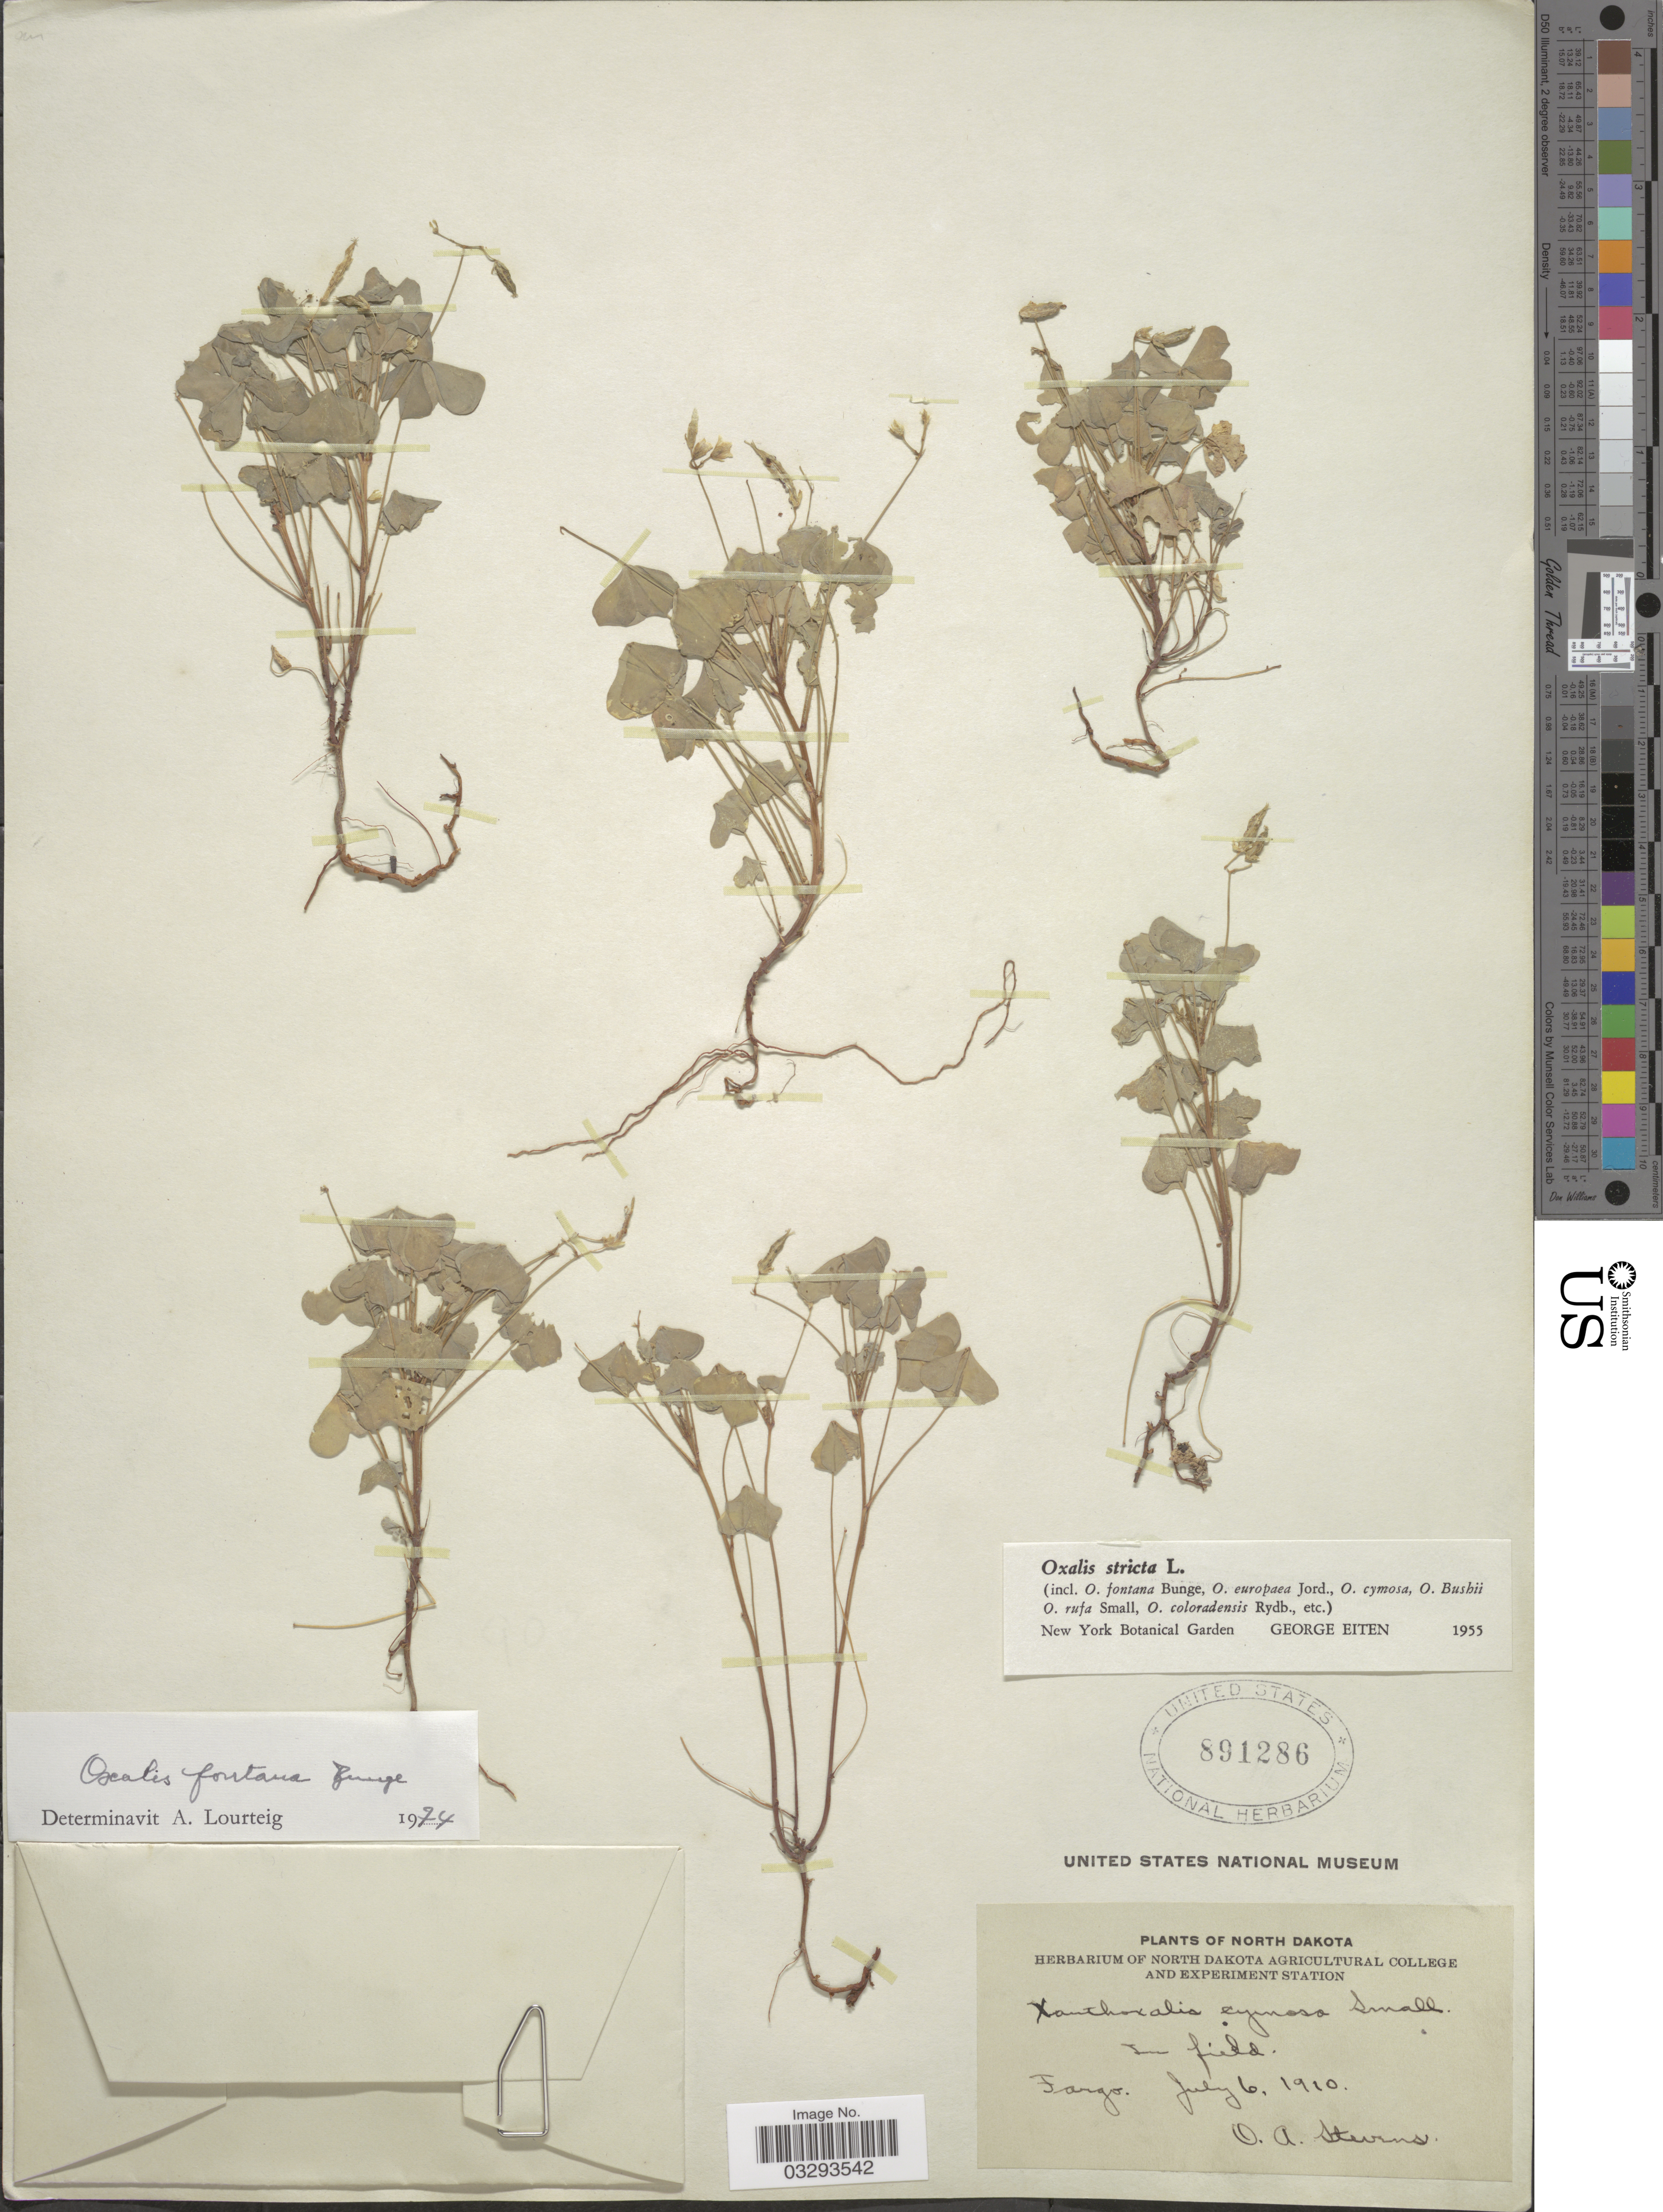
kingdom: Plantae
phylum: Tracheophyta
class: Magnoliopsida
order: Oxalidales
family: Oxalidaceae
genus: Oxalis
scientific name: Oxalis fontana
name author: Bunge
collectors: O. A. Stevens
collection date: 1910-07-06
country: United States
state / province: North Dakota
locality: Fargo.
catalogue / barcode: US 891286